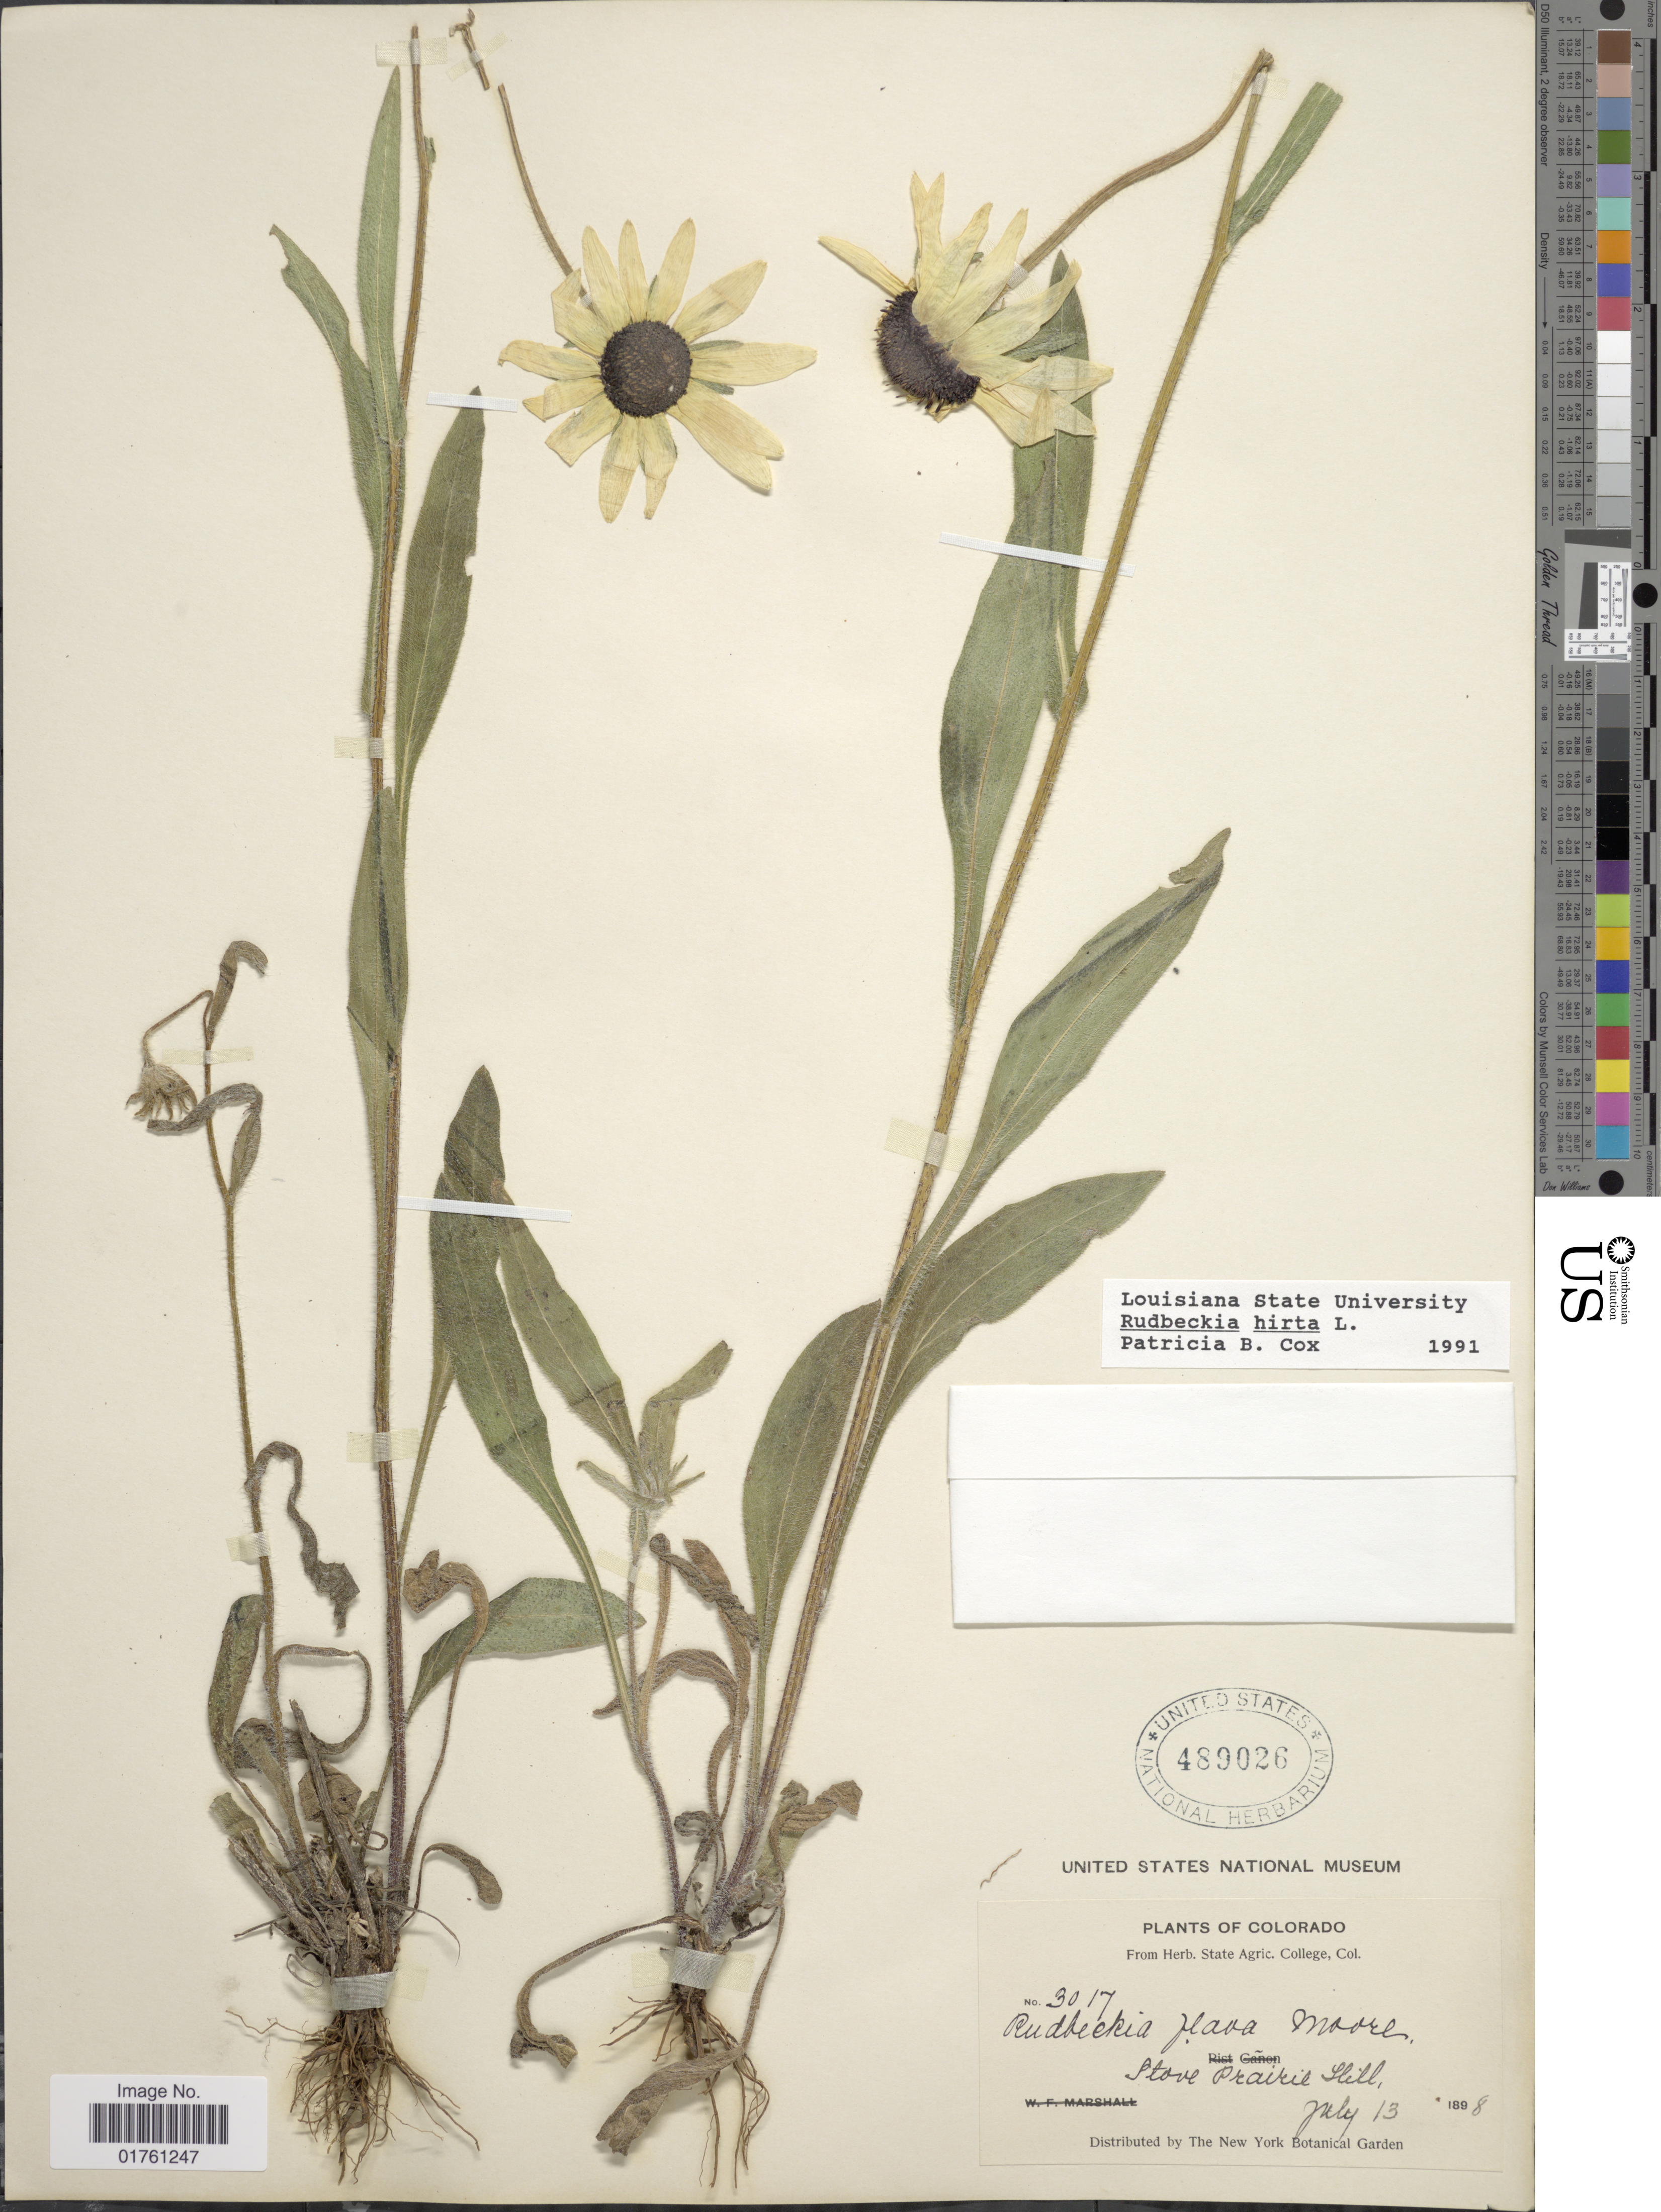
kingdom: Plantae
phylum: Tracheophyta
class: Magnoliopsida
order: Asterales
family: Asteraceae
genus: Rudbeckia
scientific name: Rudbeckia hirta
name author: L.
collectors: ex herb. State Agric. College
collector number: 3017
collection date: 1898-07-13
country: United States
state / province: Colorado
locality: Stove Prairie Hill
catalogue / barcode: US 489026